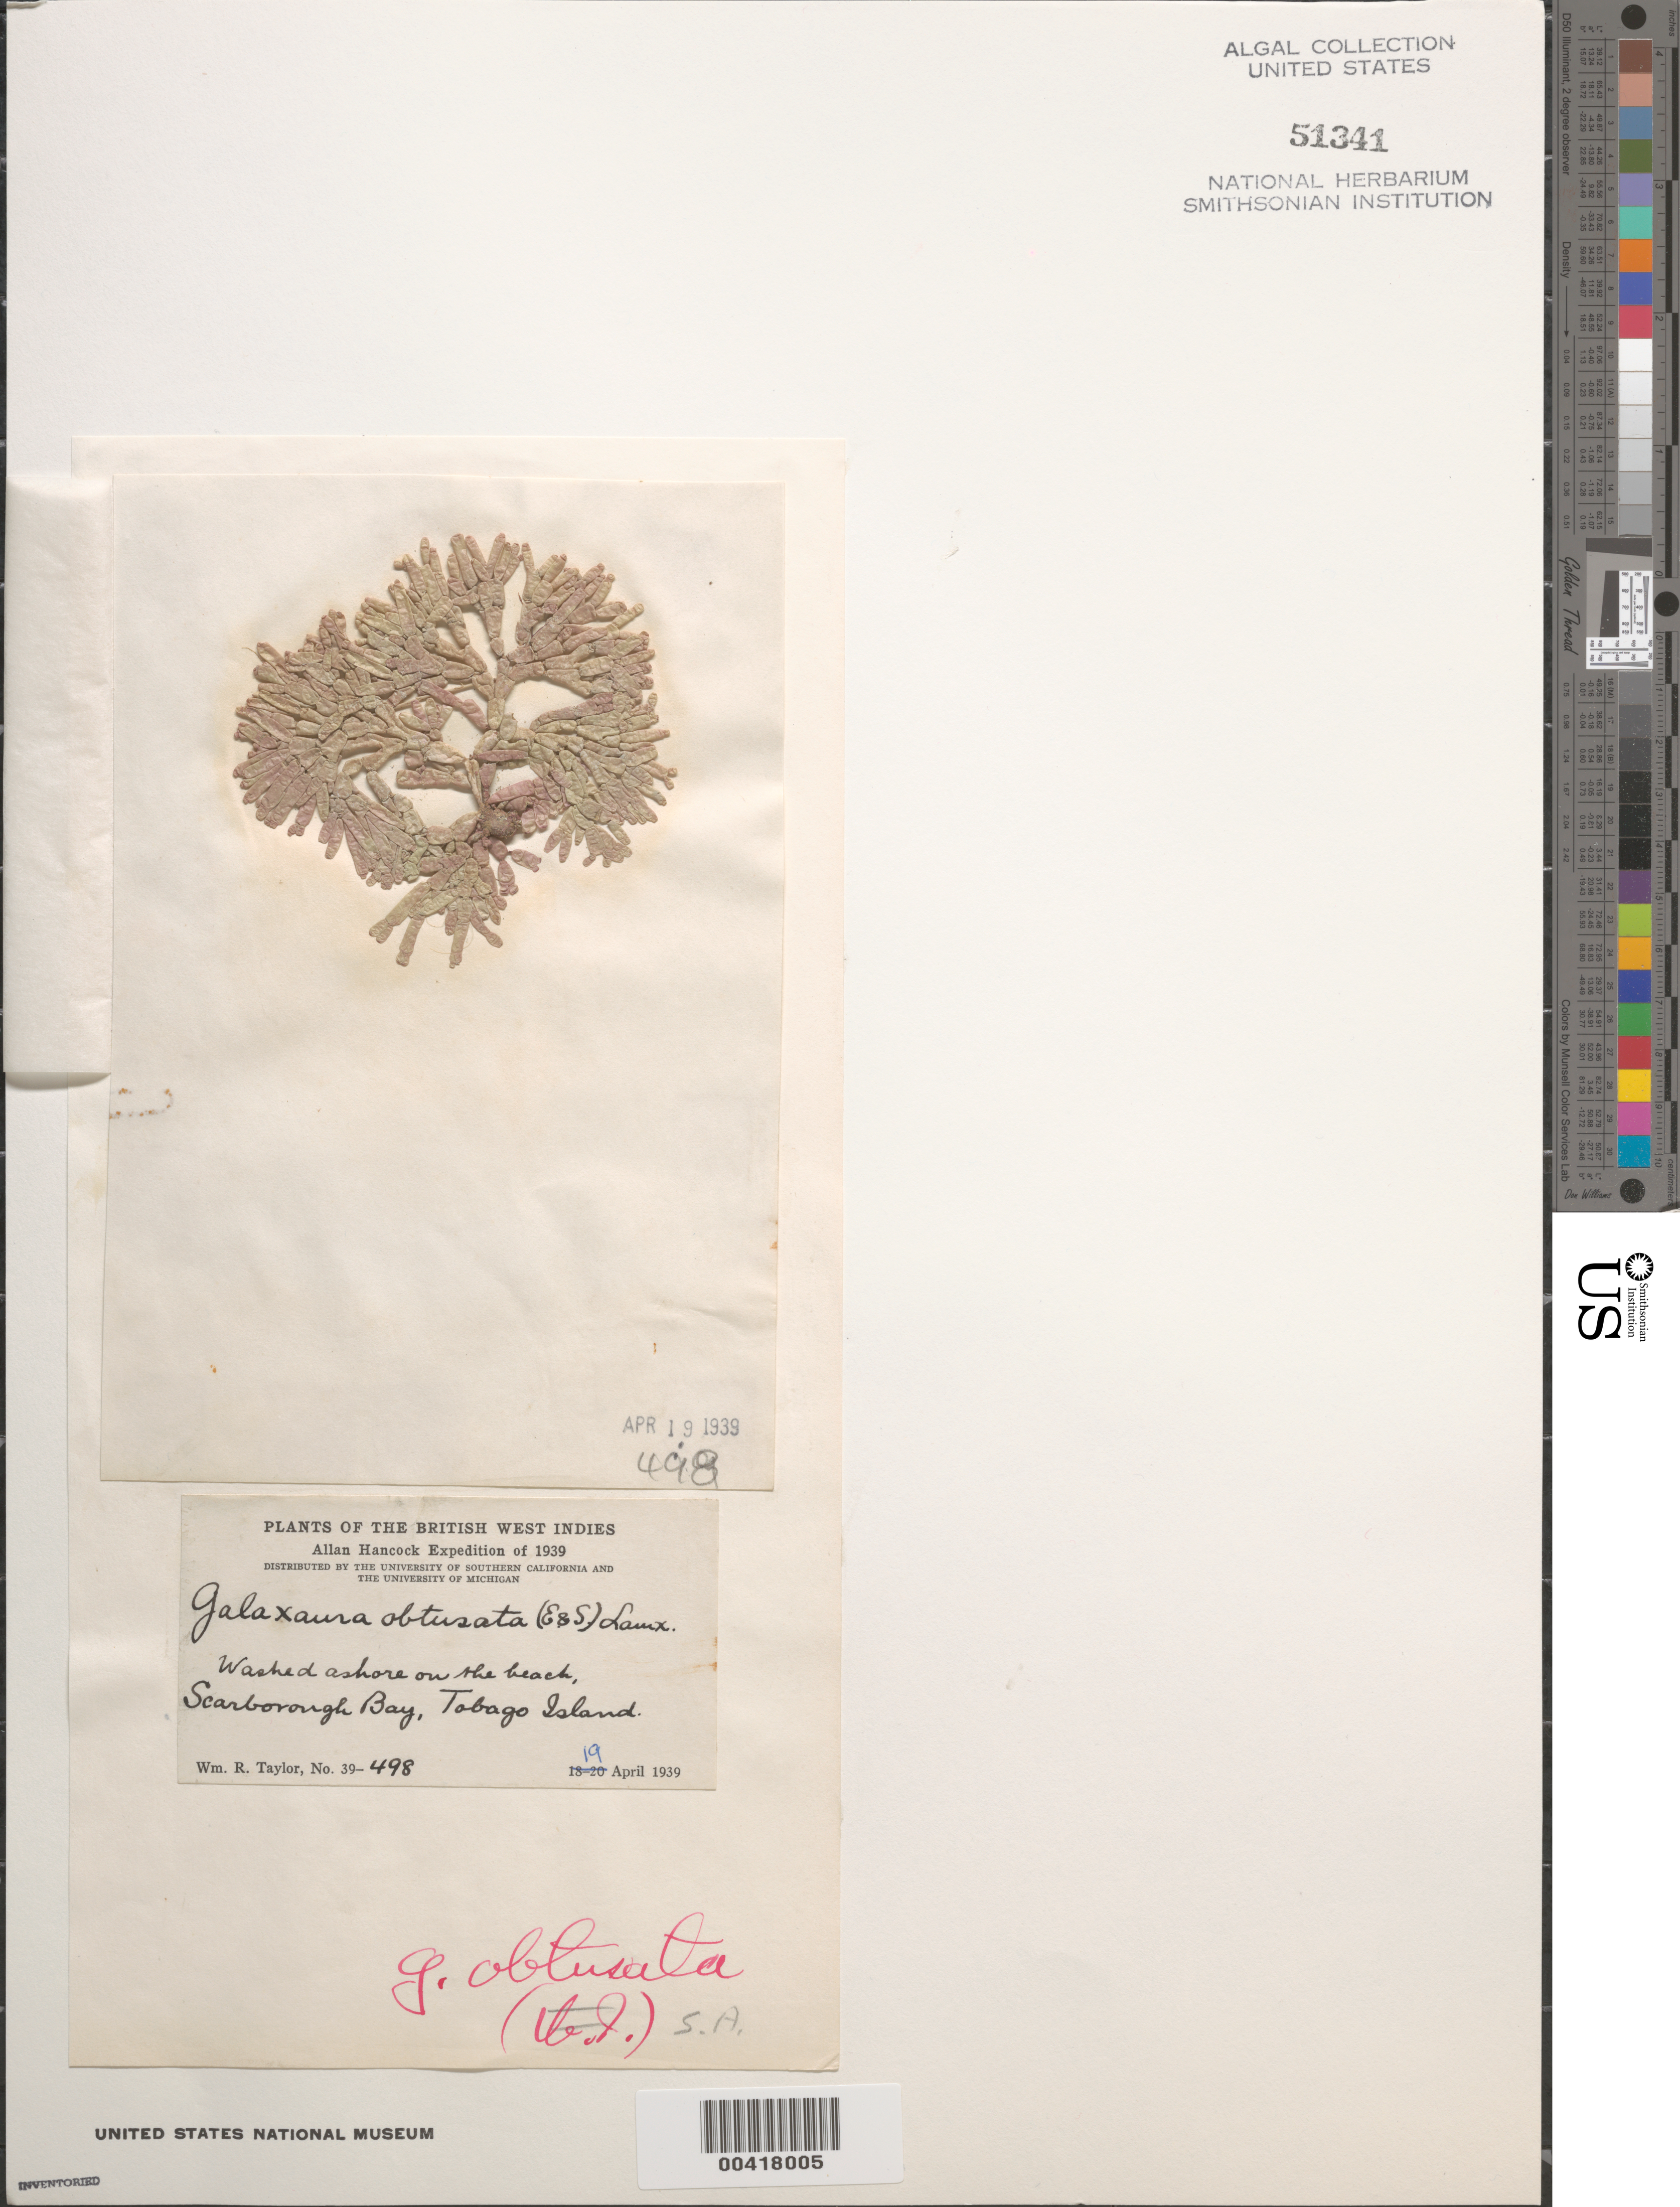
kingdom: Plantae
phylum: Rhodophyta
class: Florideophyceae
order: Nemaliales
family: Galaxauraceae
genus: Dichotomaria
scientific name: Dichotomaria obtusata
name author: (Ellis & Sol.) Lam.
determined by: Algae name updating Project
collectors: W. R. Taylor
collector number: WRT 39-498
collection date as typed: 19 Apr 1939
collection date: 1939-04-19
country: Trinidad and Tobago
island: Tobago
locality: Scarborough Bay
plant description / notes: Allan Hancock Expedition of 1939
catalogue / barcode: US 51341